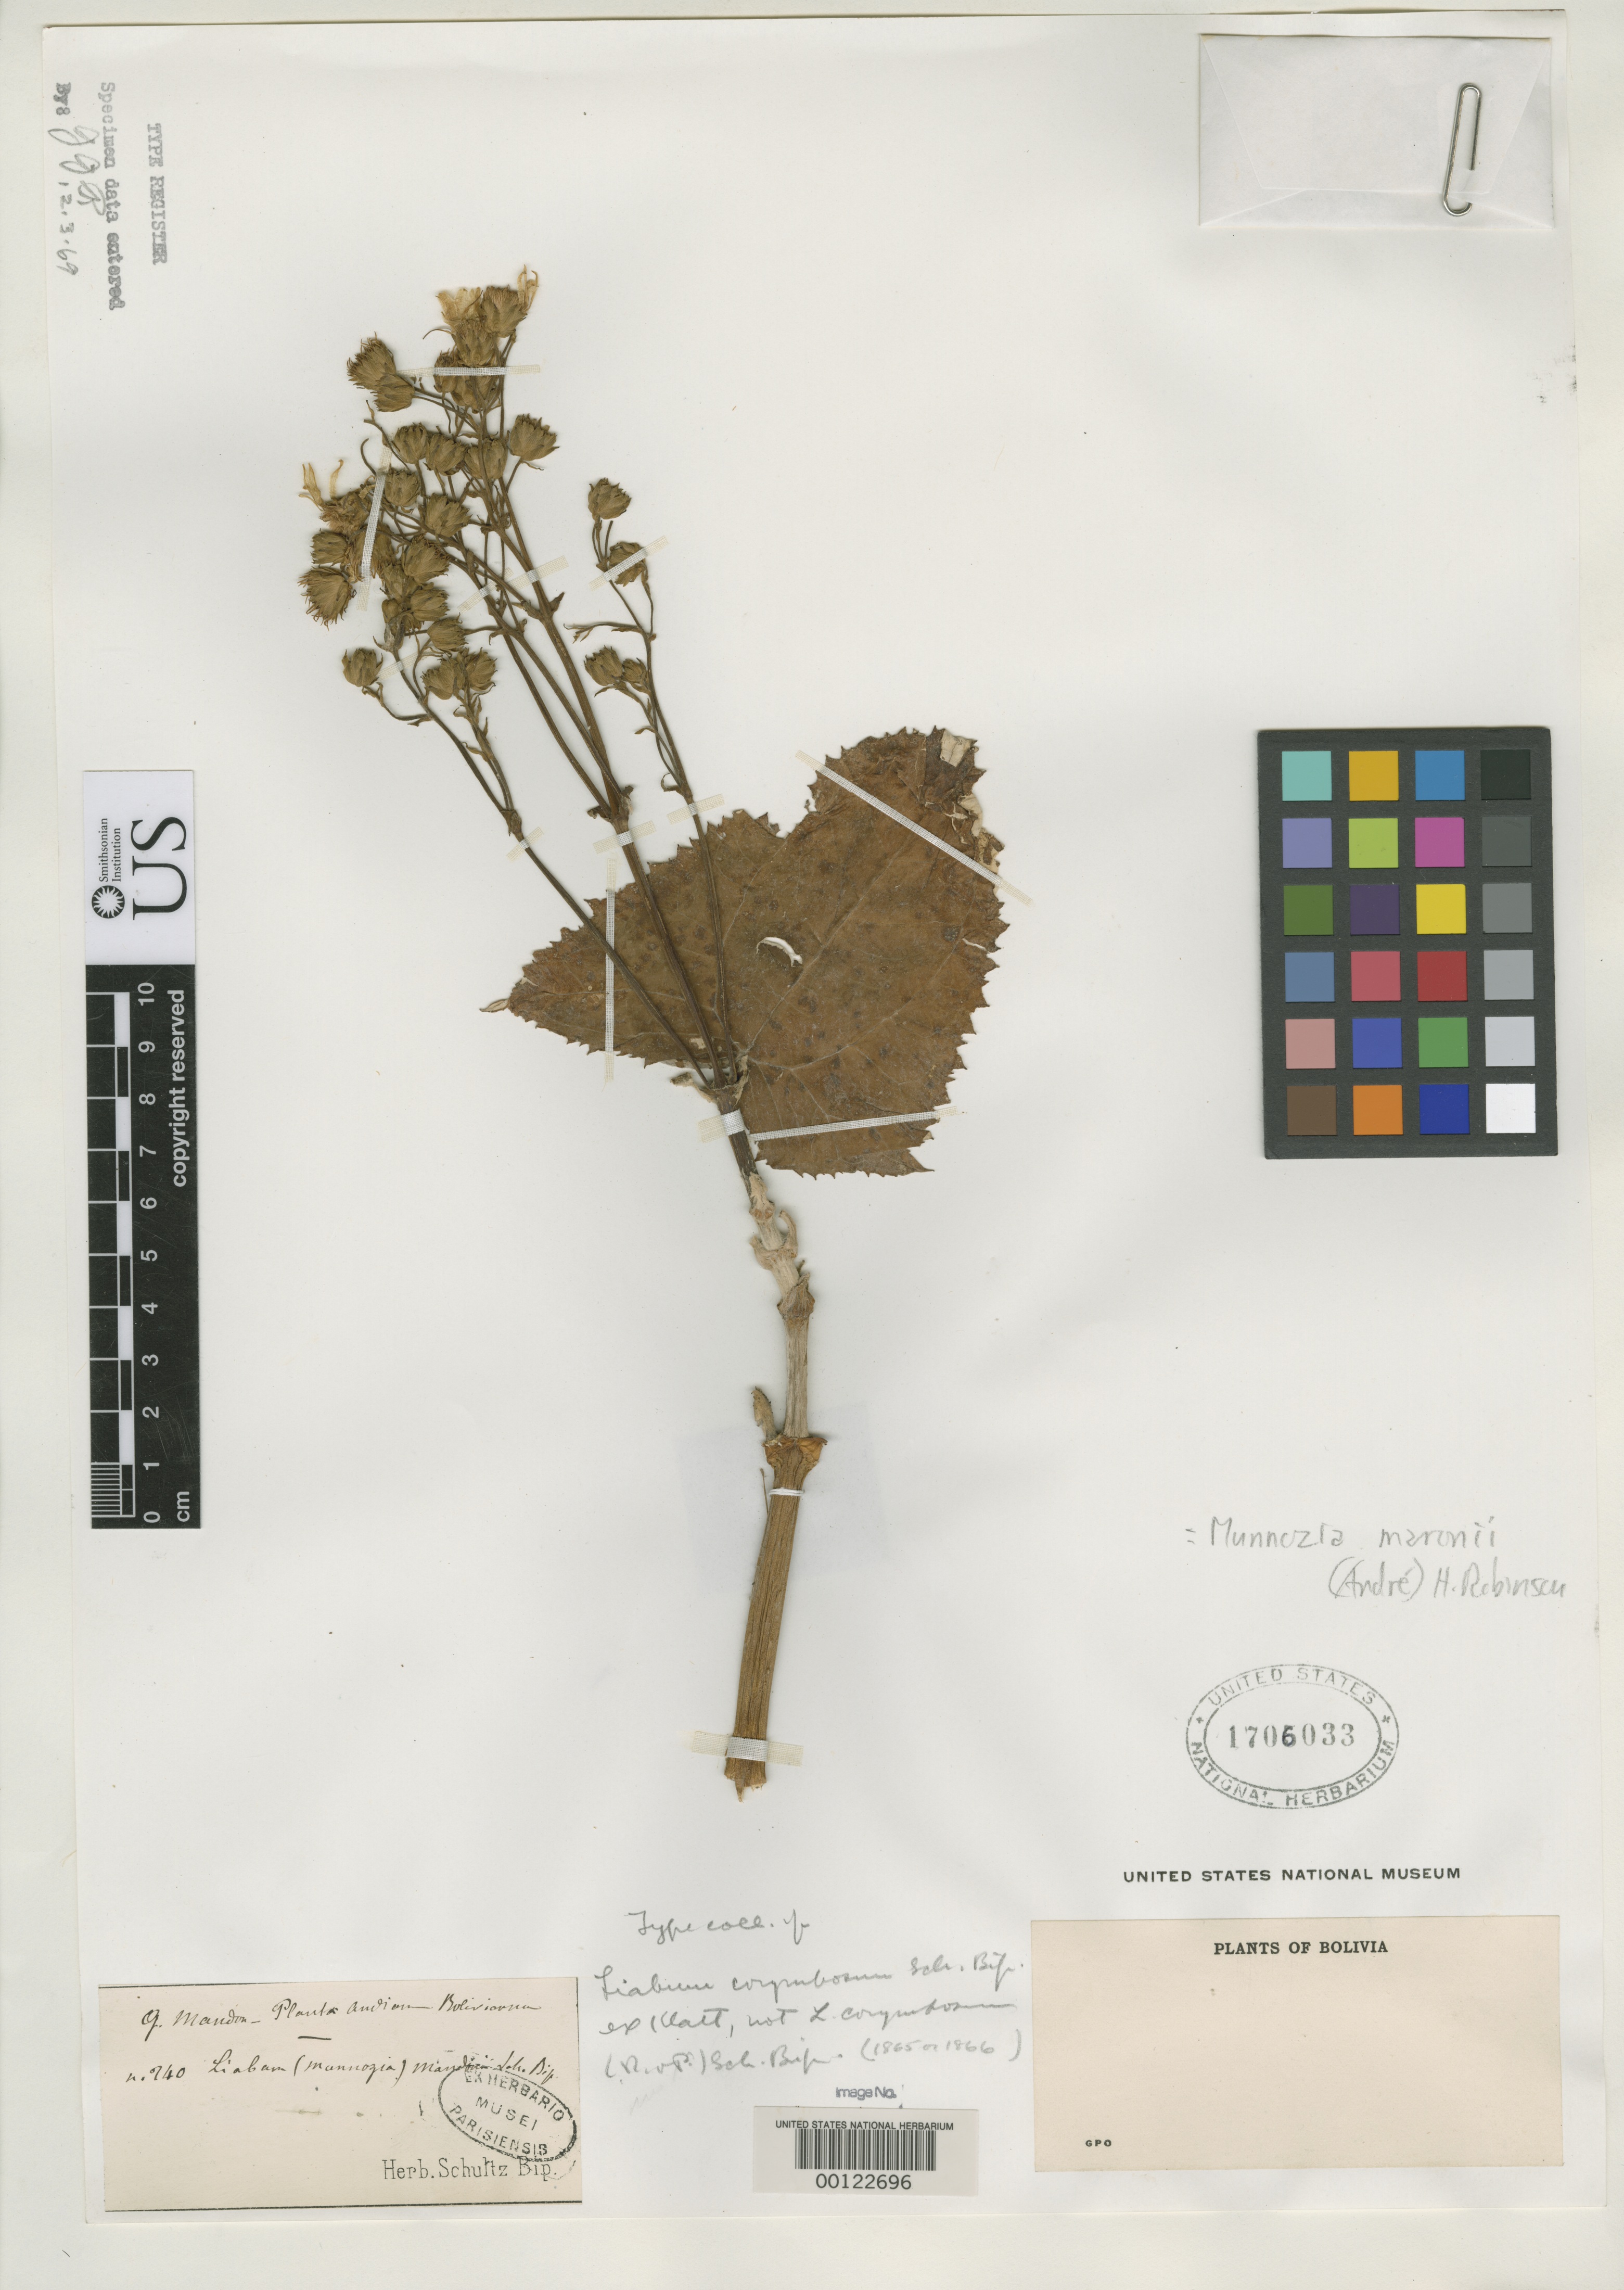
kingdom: Plantae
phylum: Tracheophyta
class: Magnoliopsida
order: Asterales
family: Asteraceae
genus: Liabum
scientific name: Liabum corymbosum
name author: Sch. Bip. ex Klatt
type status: Isotype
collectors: G. Mandon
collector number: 240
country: Bolivia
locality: Mapiri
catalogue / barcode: US 1706033